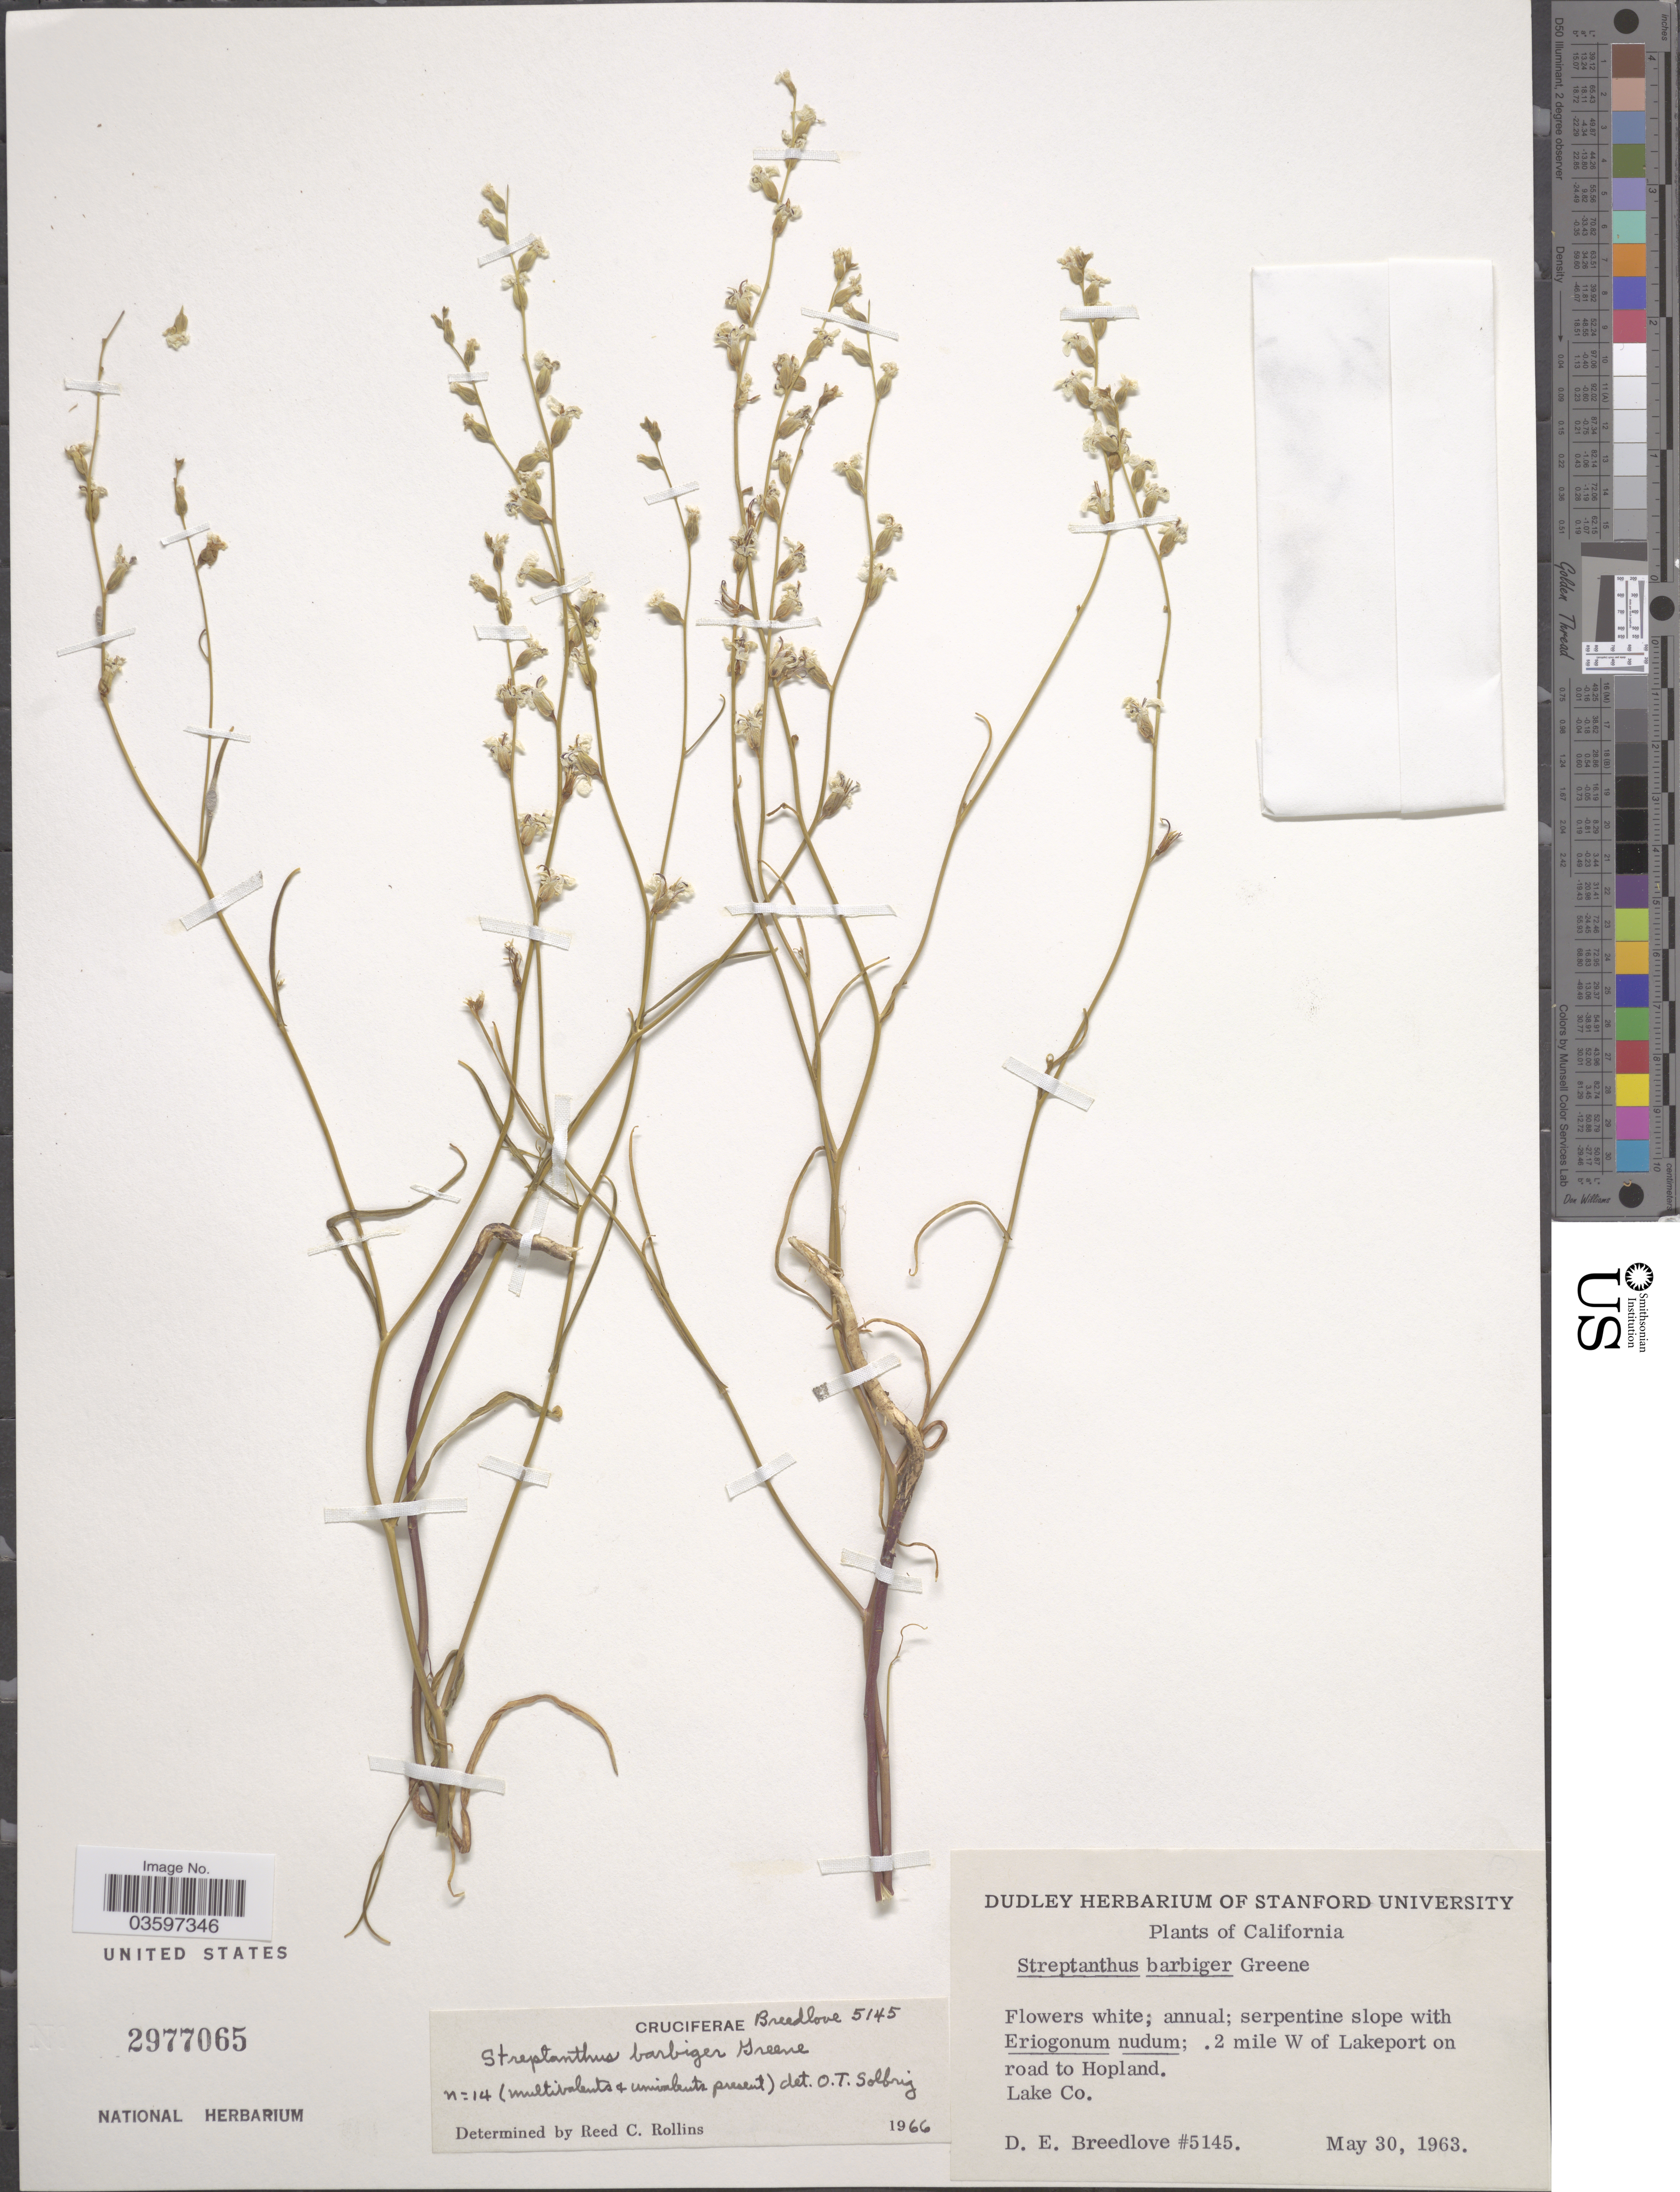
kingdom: Plantae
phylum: Tracheophyta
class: Magnoliopsida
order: Brassicales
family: Brassicaceae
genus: Streptanthus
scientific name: Streptanthus barbiger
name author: Greene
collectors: D. E. Breedlove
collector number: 5145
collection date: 1963-05-30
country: United States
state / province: California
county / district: Lake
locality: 2 mile W of Lakeport on road to Hopland. Lake Co.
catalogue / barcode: US 2977065